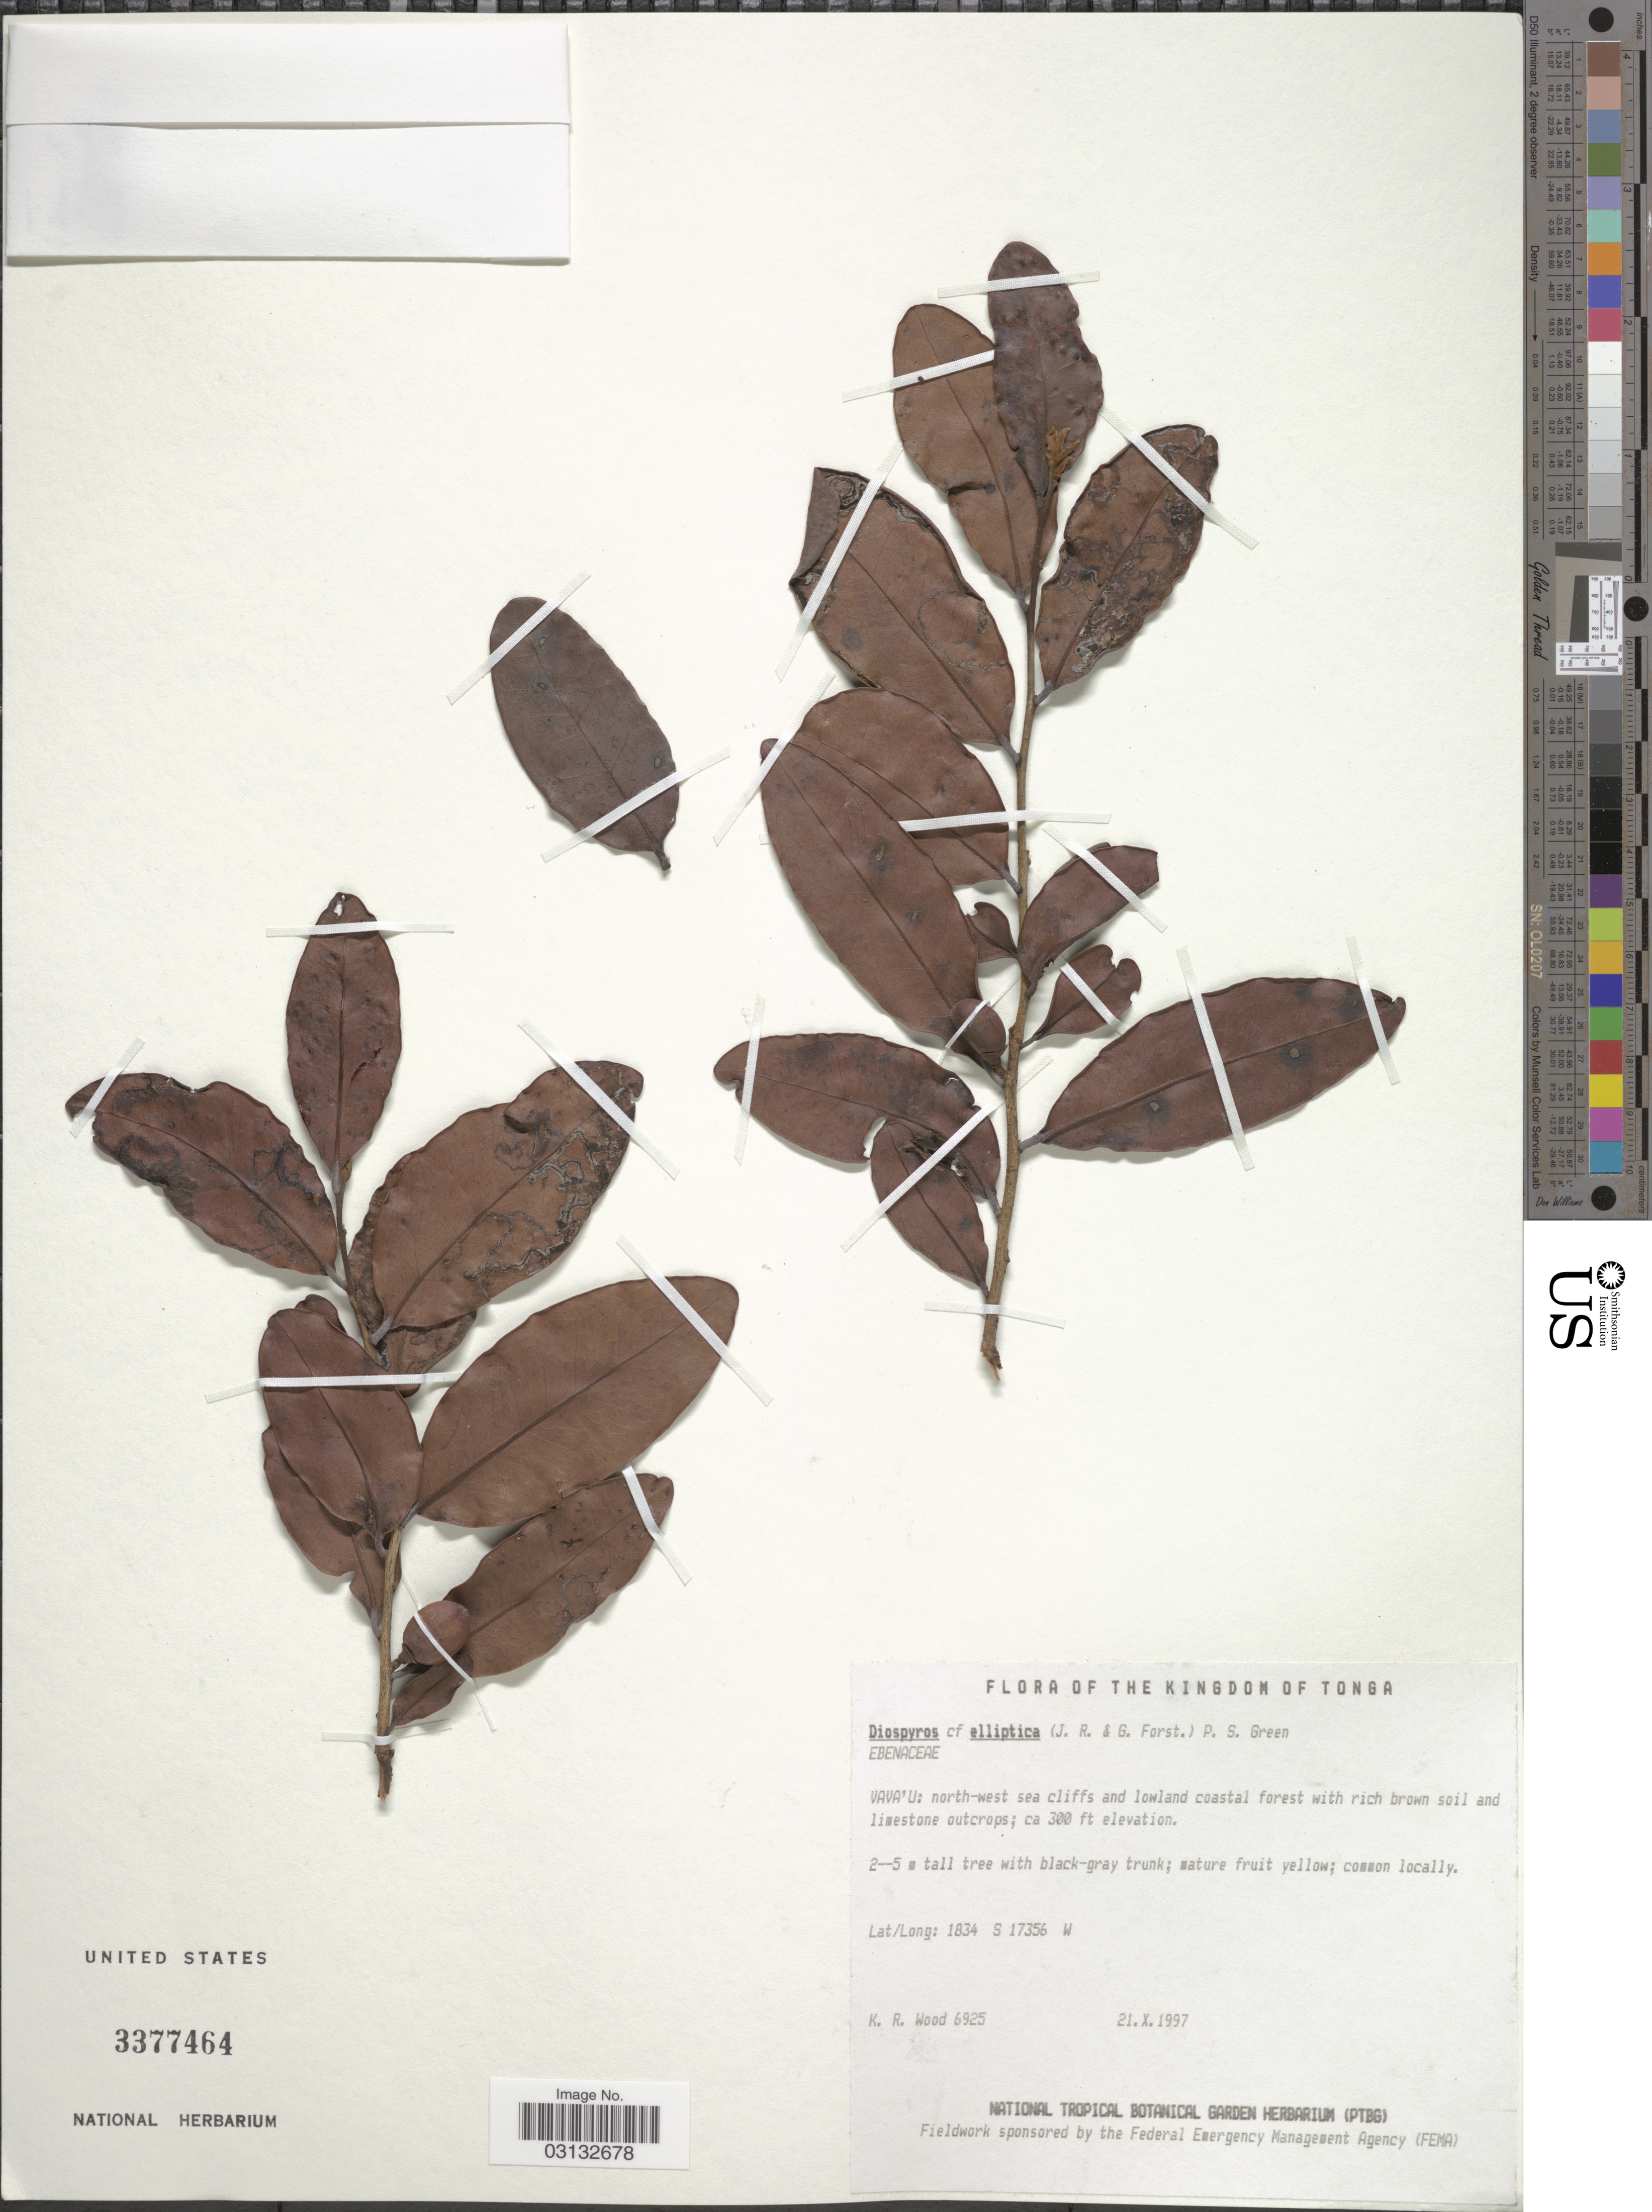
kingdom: Plantae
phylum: Tracheophyta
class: Magnoliopsida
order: Ericales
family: Ebenaceae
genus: Diospyros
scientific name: Diospyros elliptica var. elliptica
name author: P.S. Green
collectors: K. R. Wood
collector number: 6925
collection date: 1997-10-21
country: Tonga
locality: Kingdom of Tonga. Vava'u: north-west sea cliffs and lowland coastal forest.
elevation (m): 91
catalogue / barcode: US 3377464